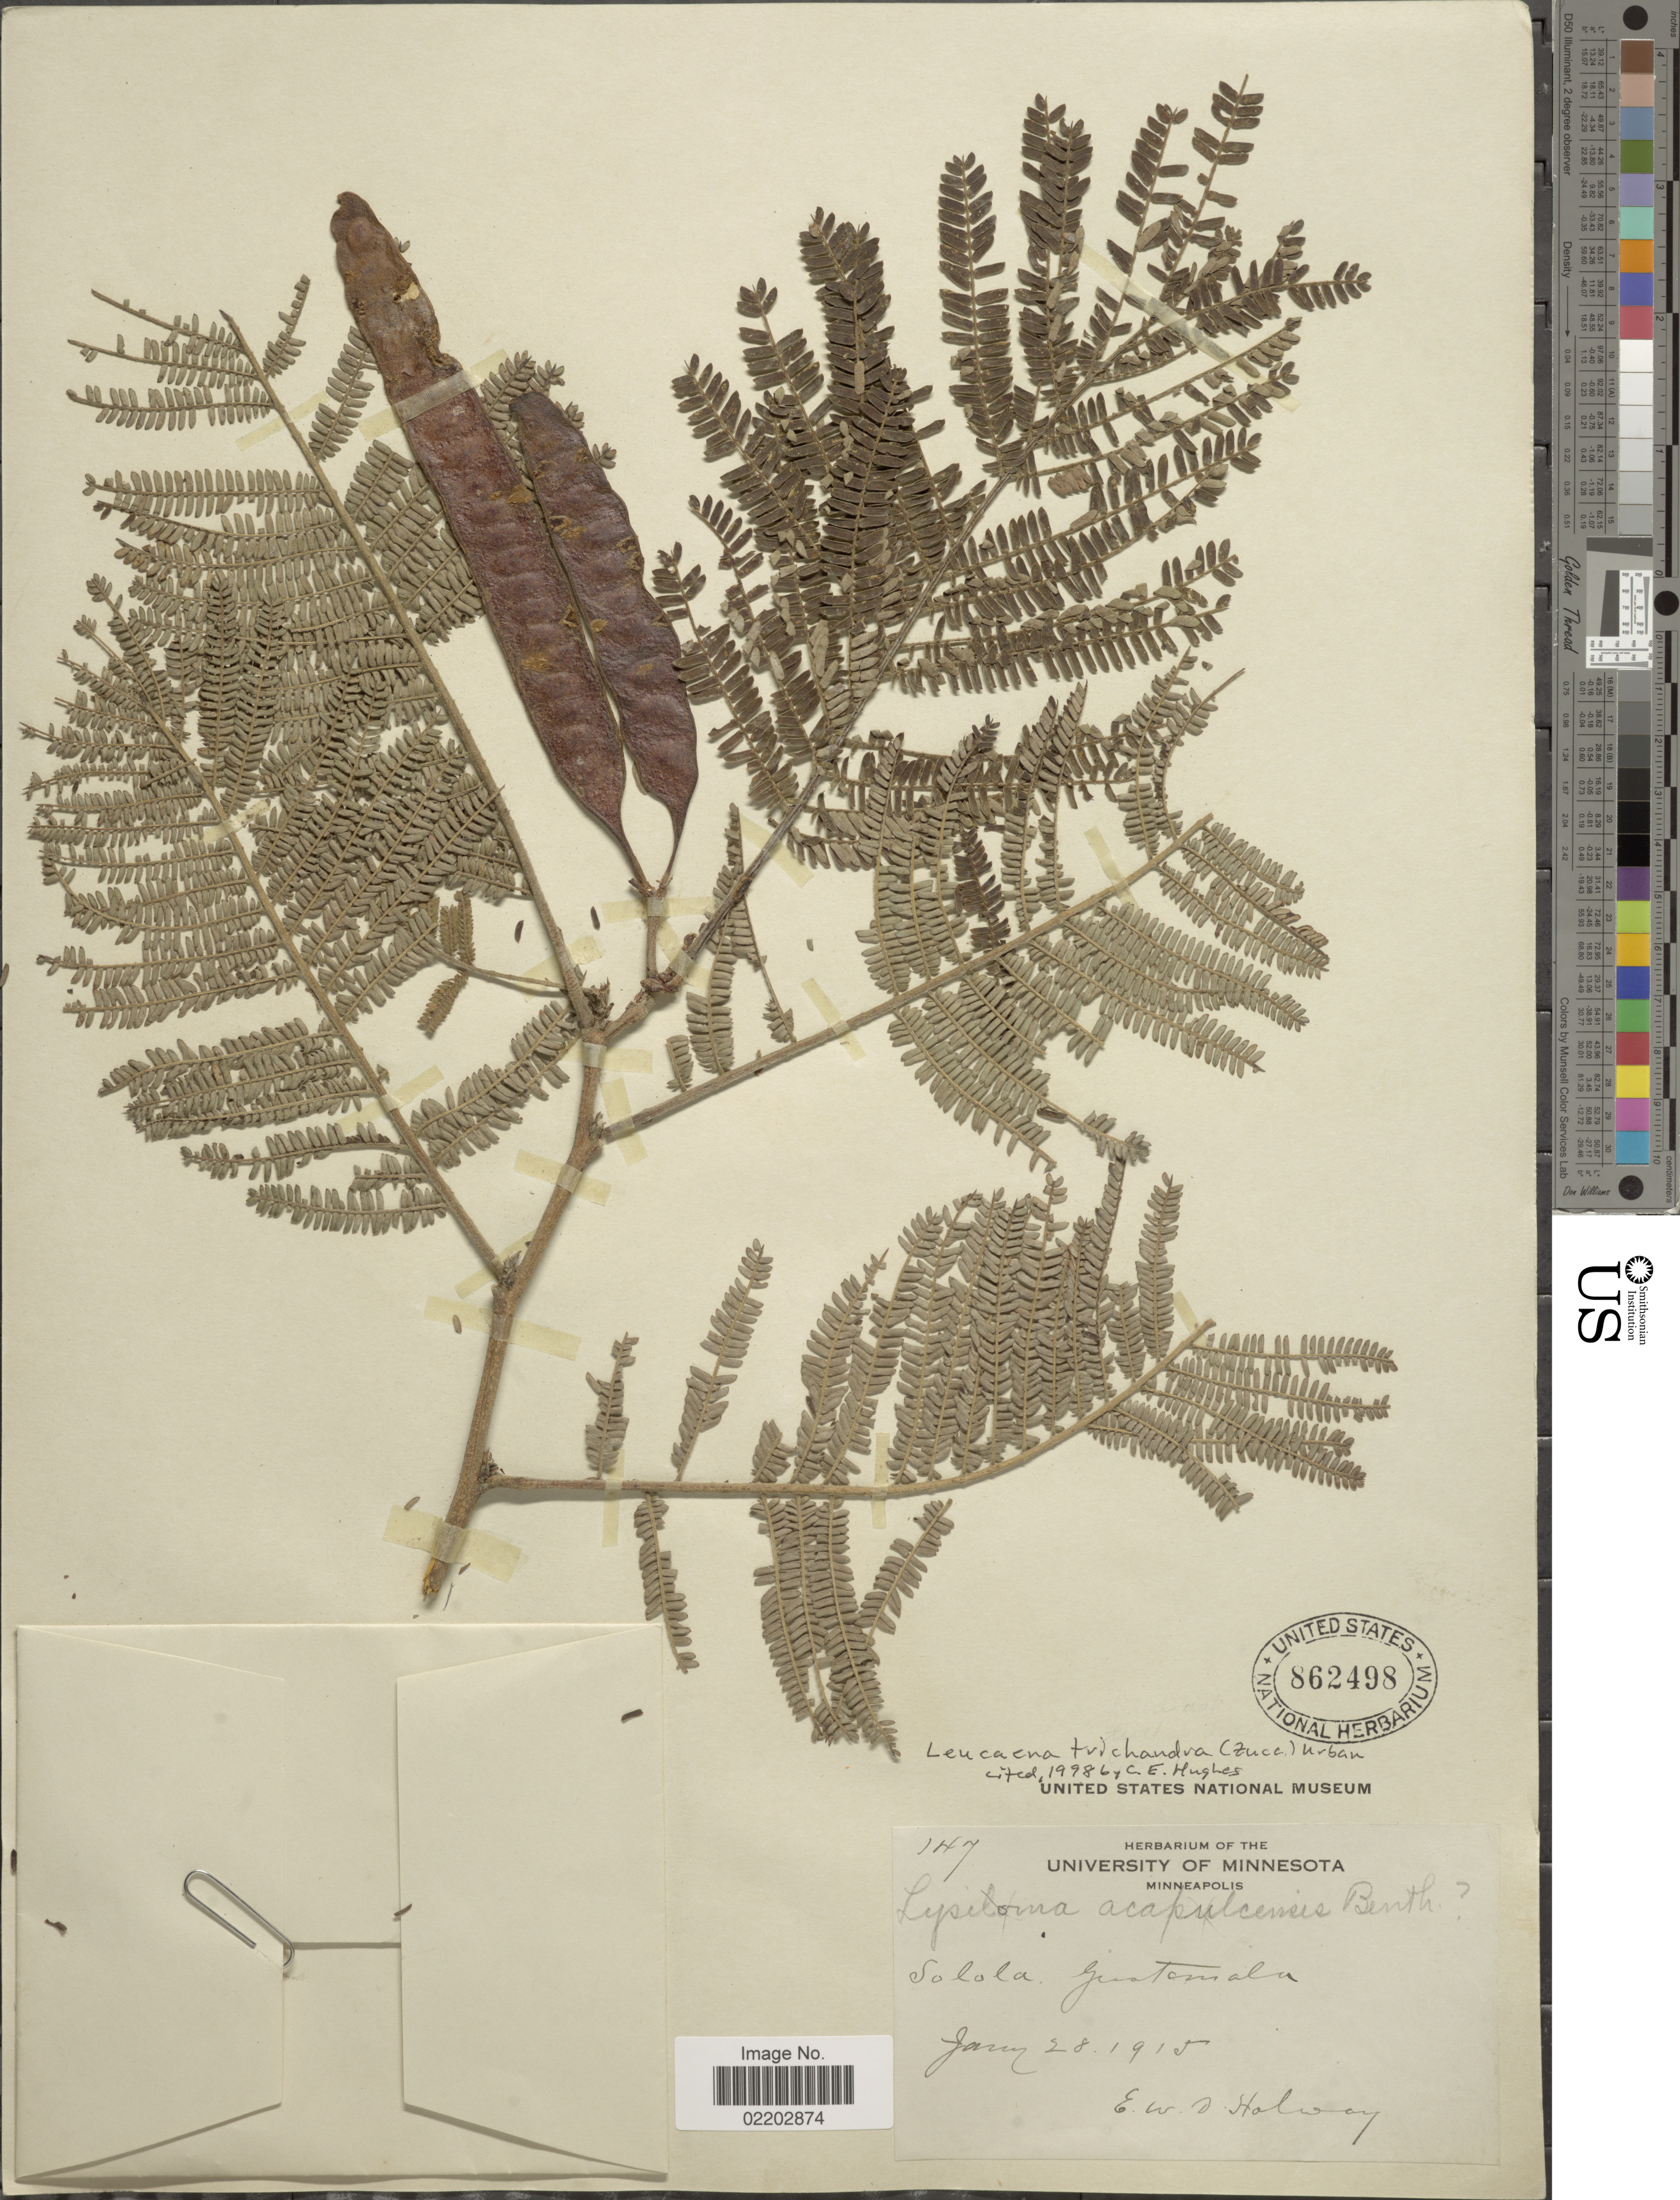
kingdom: Plantae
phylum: Tracheophyta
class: Magnoliopsida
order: Fabales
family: Fabaceae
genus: Leucaena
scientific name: Leucaena trichandra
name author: (Zucc.) Urb.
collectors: E. W. D. Holway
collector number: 147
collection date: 1915-01-28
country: Guatemala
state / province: Sololá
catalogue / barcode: US 862498